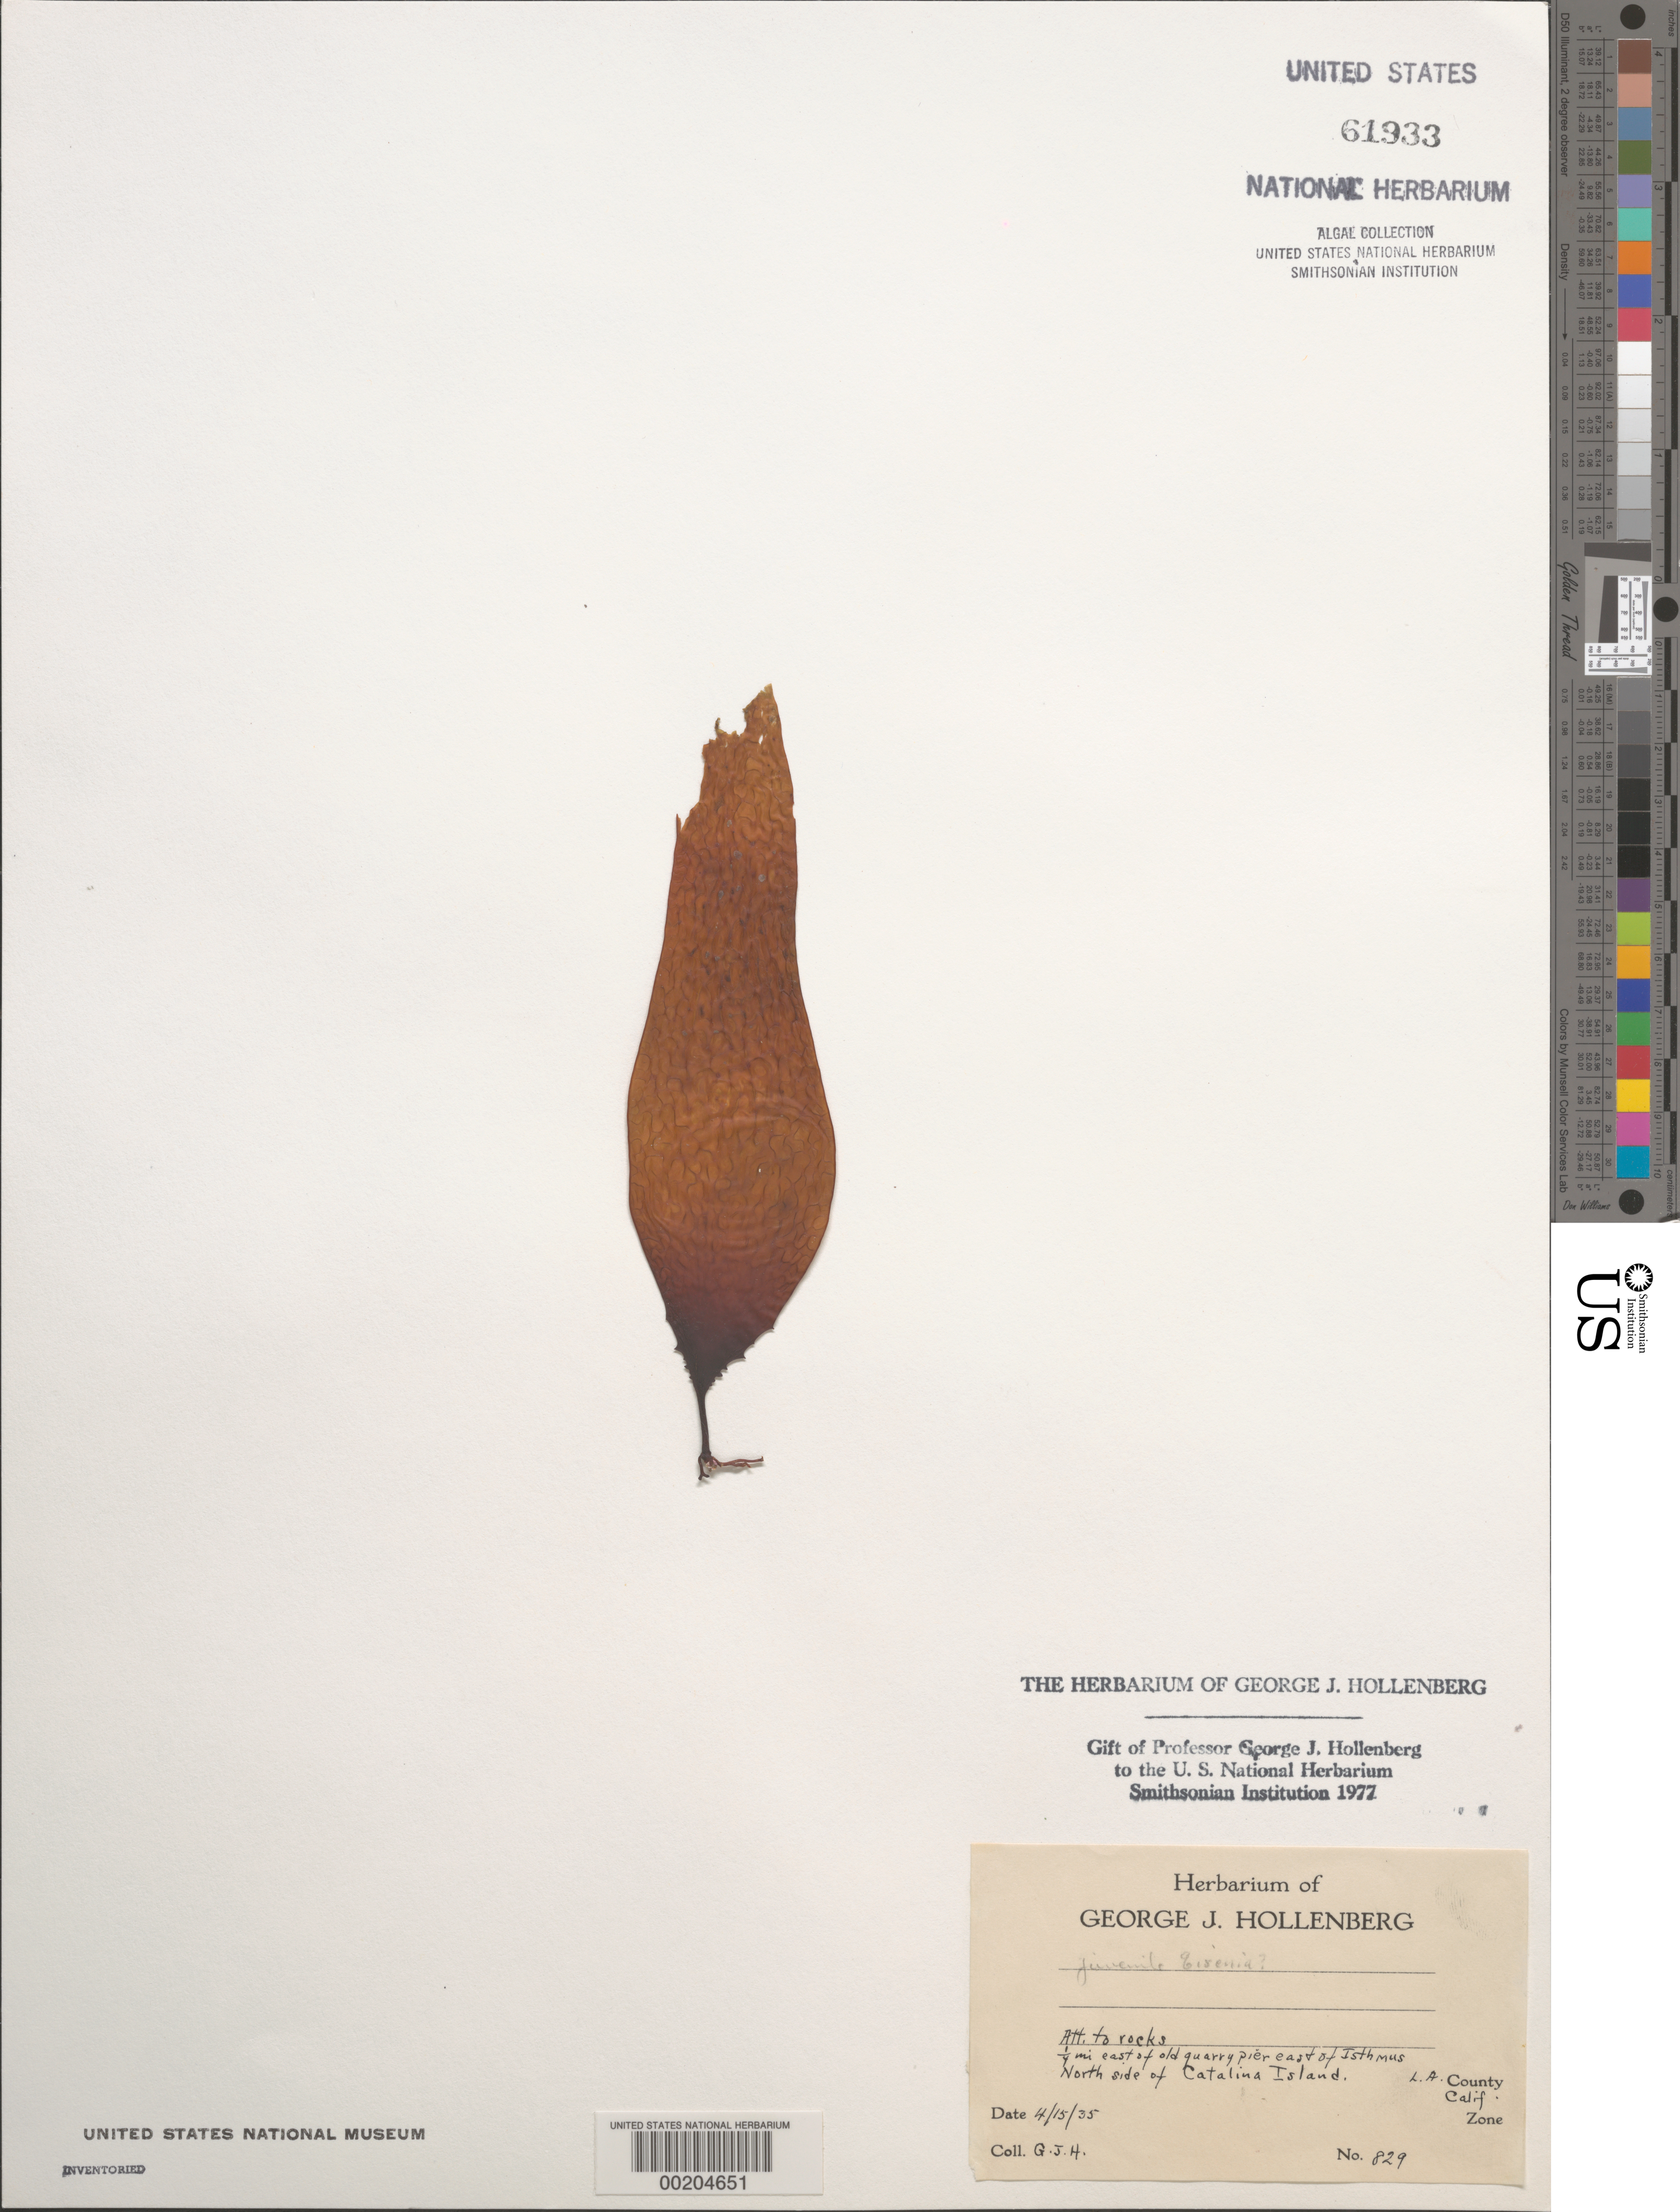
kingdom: Chromista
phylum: Ochrophyta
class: Phaeophyceae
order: Laminariales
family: Lessoniaceae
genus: Eisenia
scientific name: Eisenia sp.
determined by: Hollenberg, George J.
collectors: G. Hollenberg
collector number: GJH 829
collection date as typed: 15 Apr 1935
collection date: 1935-04-15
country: United States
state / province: California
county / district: Los Angeles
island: Santa Catalina Island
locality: East of old quarry pier east of isthmus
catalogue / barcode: US 61933